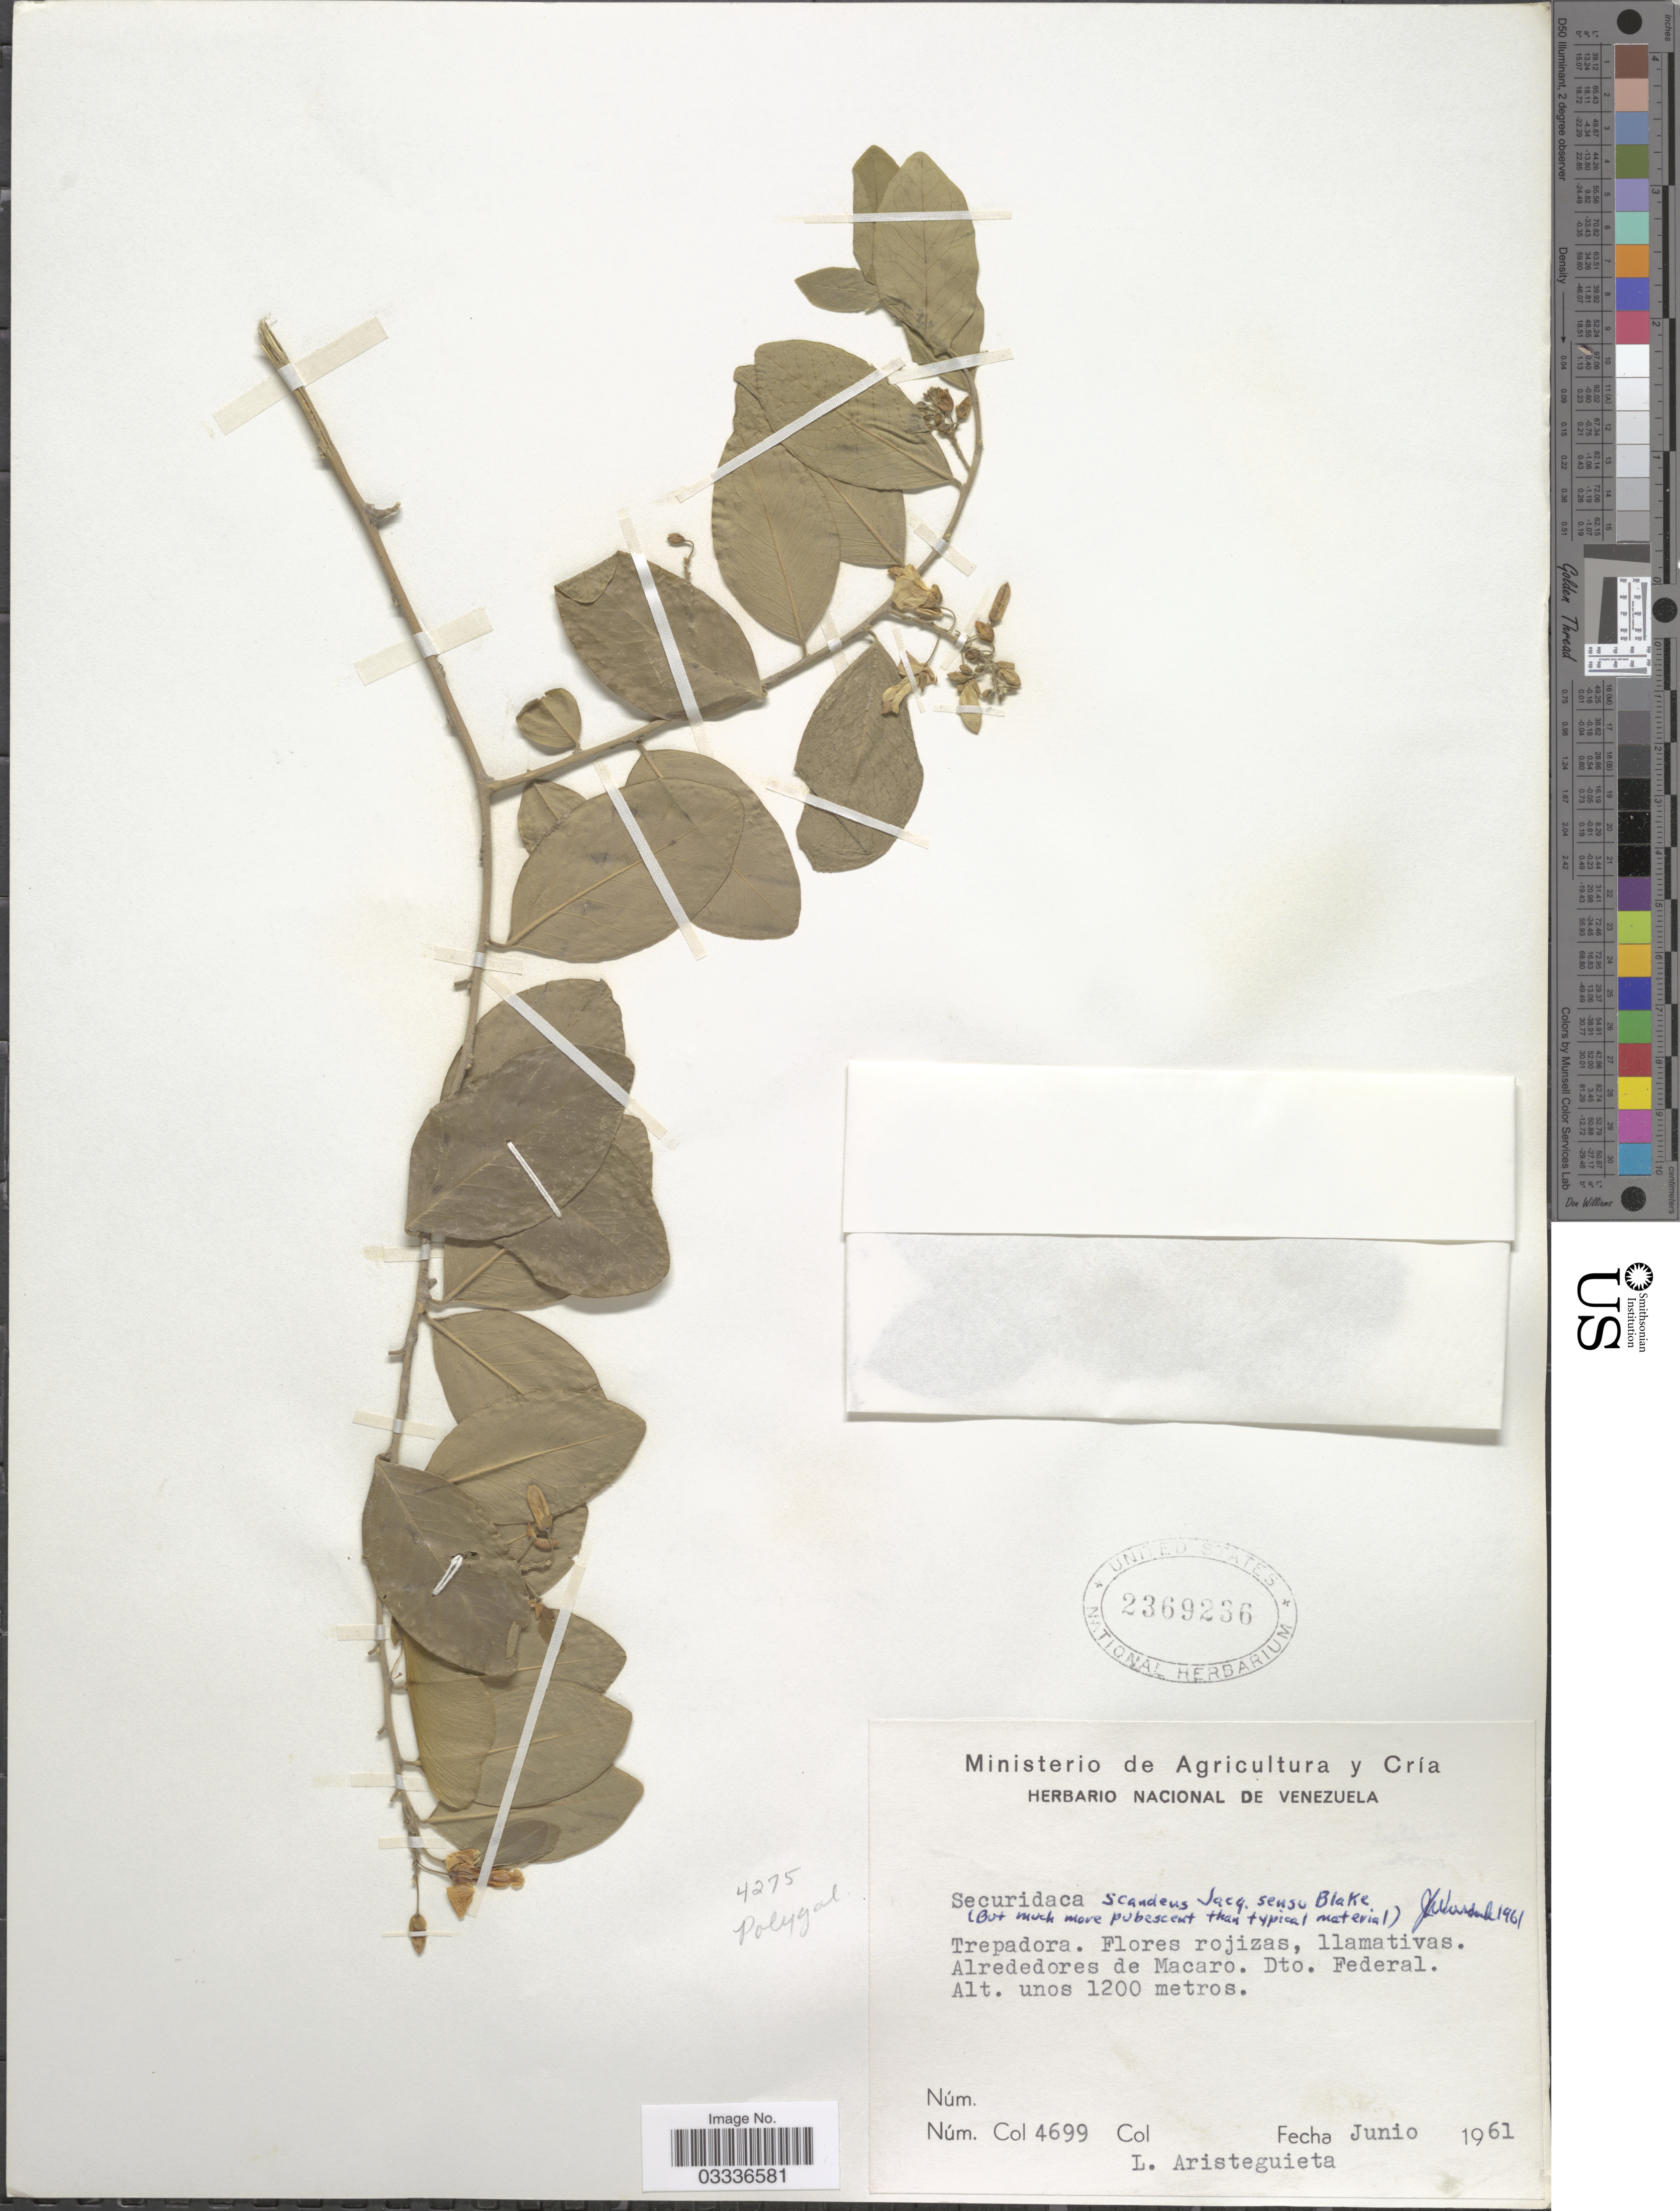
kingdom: Plantae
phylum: Tracheophyta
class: Magnoliopsida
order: Fabales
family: Polygalaceae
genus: Securidaca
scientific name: Securidaca scandens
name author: Jacq.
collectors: L. Aristeguieta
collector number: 4699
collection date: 1961-06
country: Venezuela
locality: Alrededores de Macaro. Dto. Federal.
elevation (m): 1200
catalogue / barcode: US 2369236